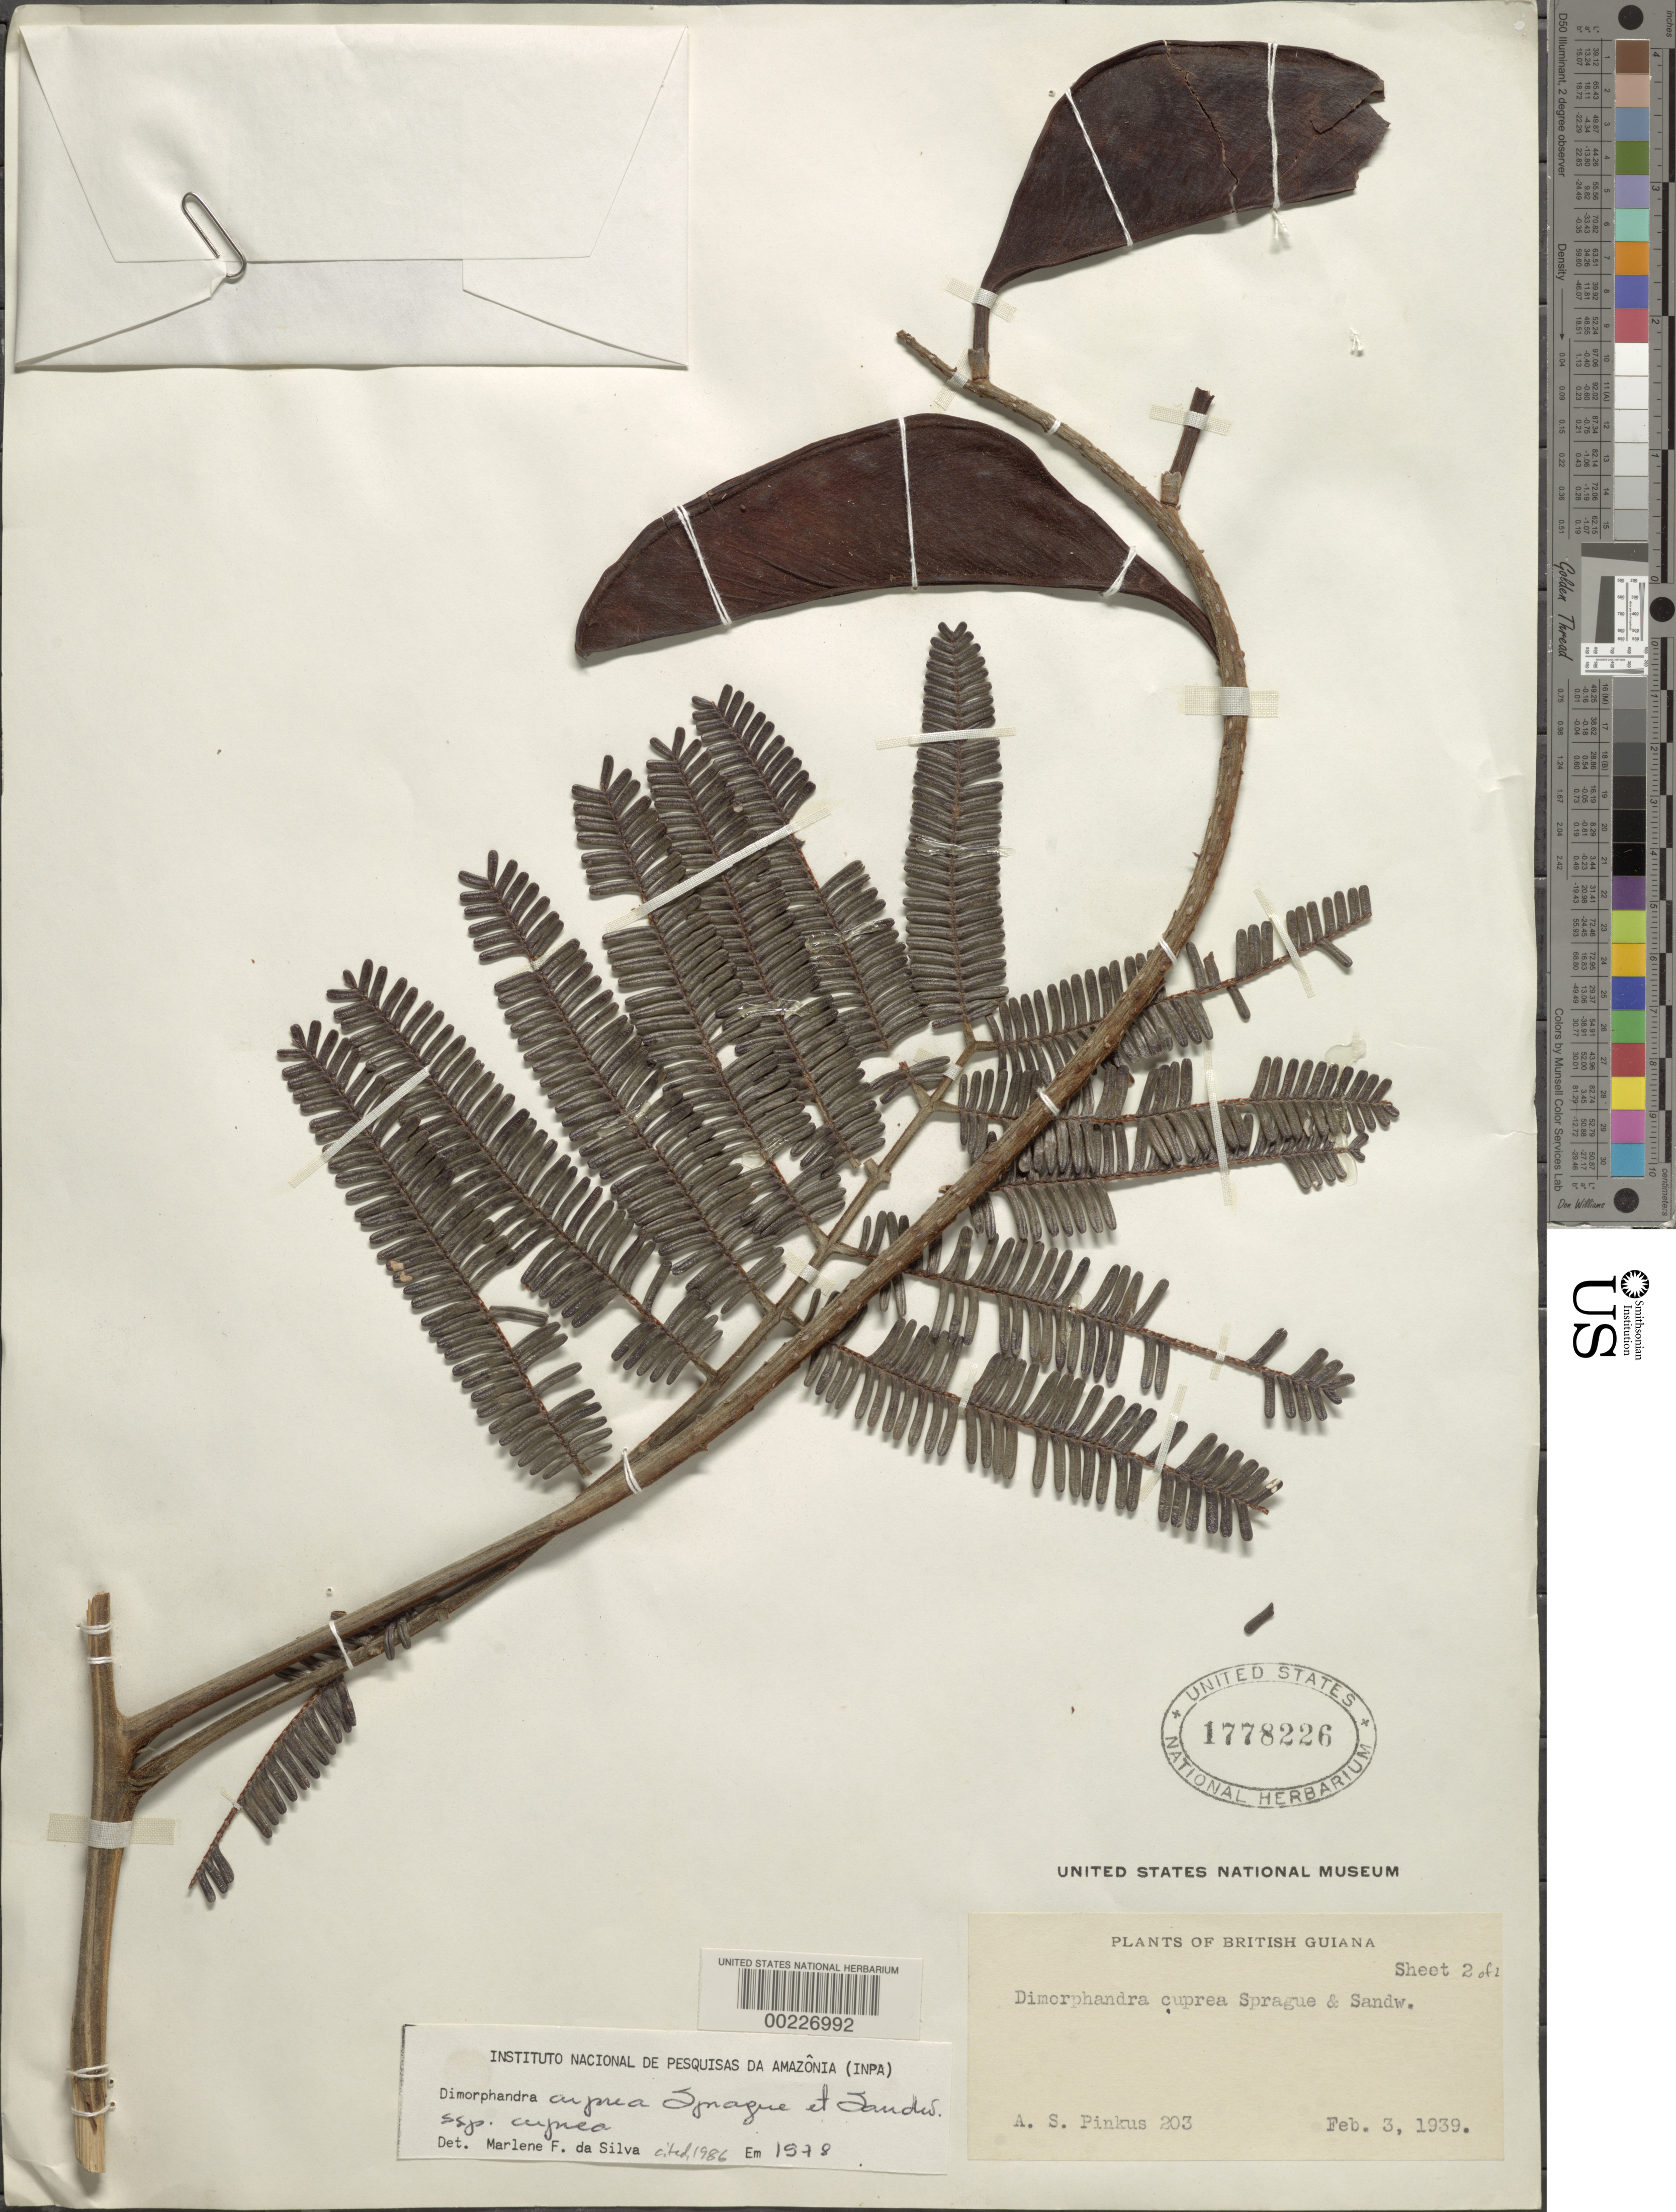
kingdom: Plantae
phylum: Tracheophyta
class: Magnoliopsida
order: Fabales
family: Fabaceae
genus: Dimorphandra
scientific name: Dimorphandra cuprea subsp. cuprea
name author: Sprague & Sandwith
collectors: A. Pinkus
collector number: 203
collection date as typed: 03 Feb 1939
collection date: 1939-02-03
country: Guyana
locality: Arubaru river (kako tributary), upper mazaruni drainage, near haiamatipu mountain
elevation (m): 610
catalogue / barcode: US 1778226